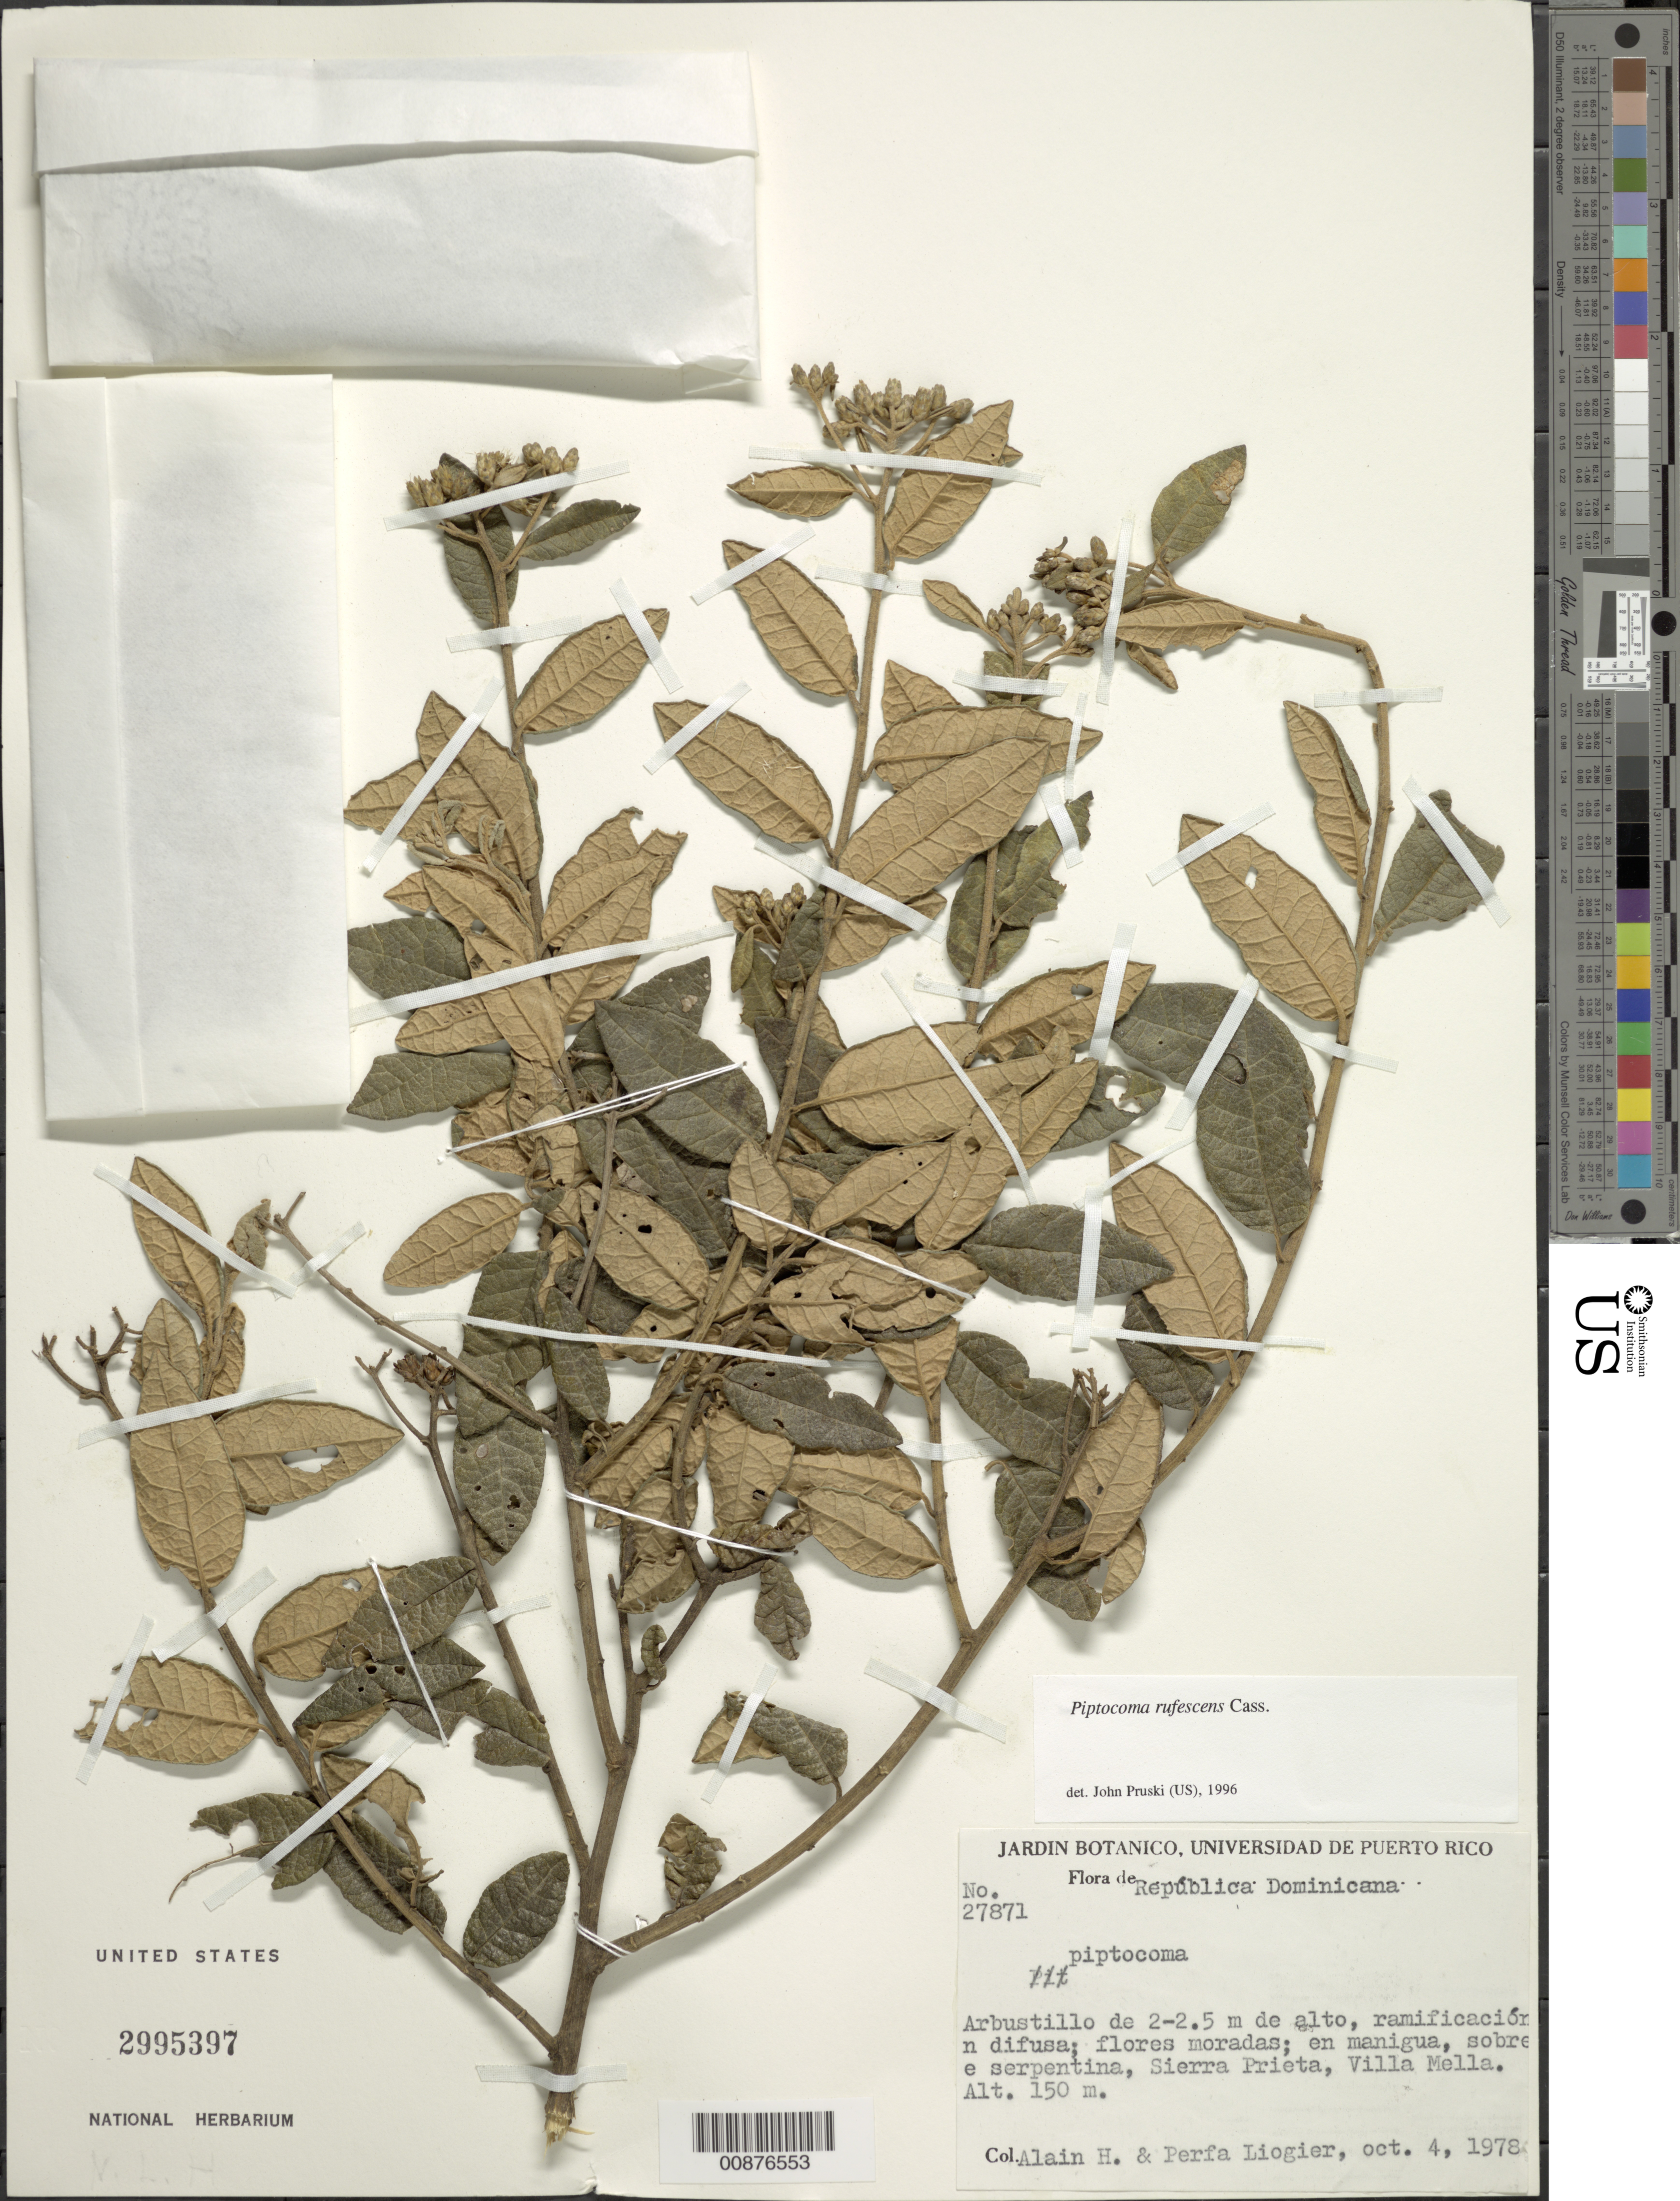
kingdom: Plantae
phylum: Tracheophyta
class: Magnoliopsida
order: Asterales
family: Asteraceae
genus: Piptocoma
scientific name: Piptocoma rufescens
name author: Cass.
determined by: Pruski, J. F.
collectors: A. H. Liogier & M. P. Liogier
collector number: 27871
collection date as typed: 04 Oct 1978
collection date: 1978-10-04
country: Dominican Republic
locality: Sierra Prieta, Villa Mella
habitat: En manigua, sobre e serpentina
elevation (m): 150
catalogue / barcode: US 2995397